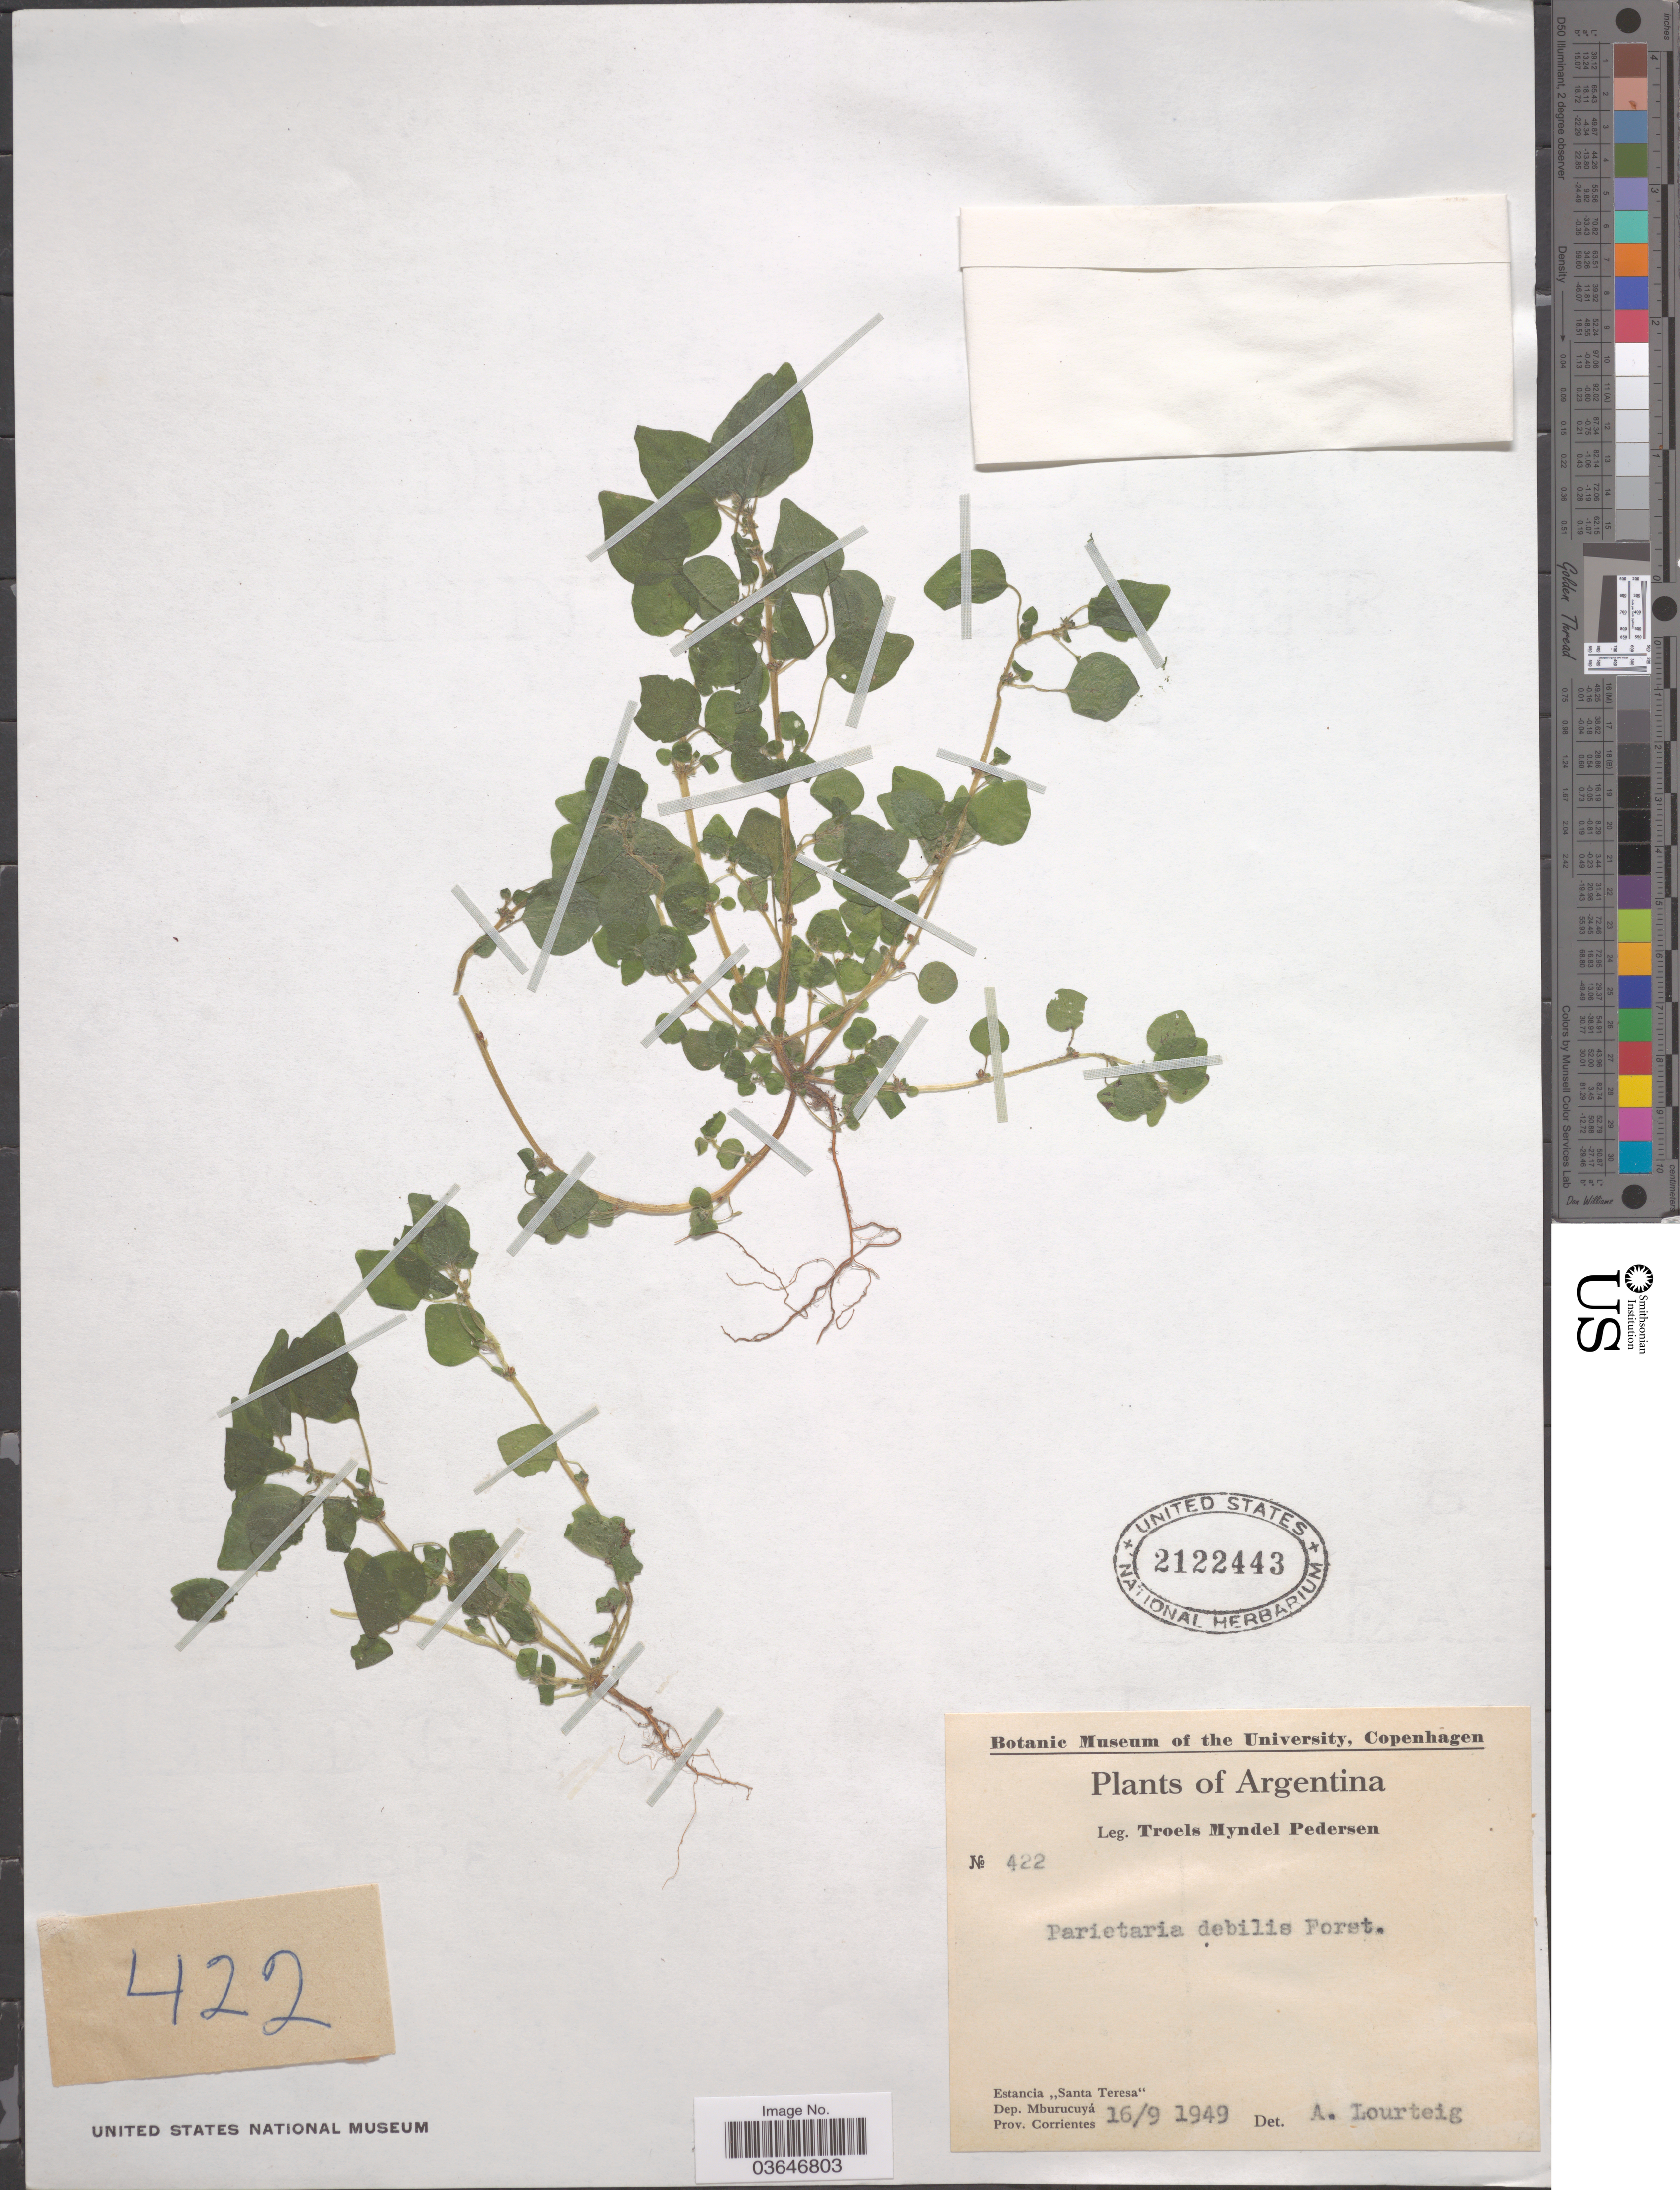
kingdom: Plantae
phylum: Tracheophyta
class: Magnoliopsida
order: Rosales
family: Urticaceae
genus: Parietaria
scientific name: Parietaria debilis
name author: G. Forst.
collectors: T. Pederson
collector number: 422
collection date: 1949-09-16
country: Argentina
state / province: Corrientes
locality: Estancia "Santa Teresa". Dep. Mburucuyá.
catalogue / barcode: US 2122443